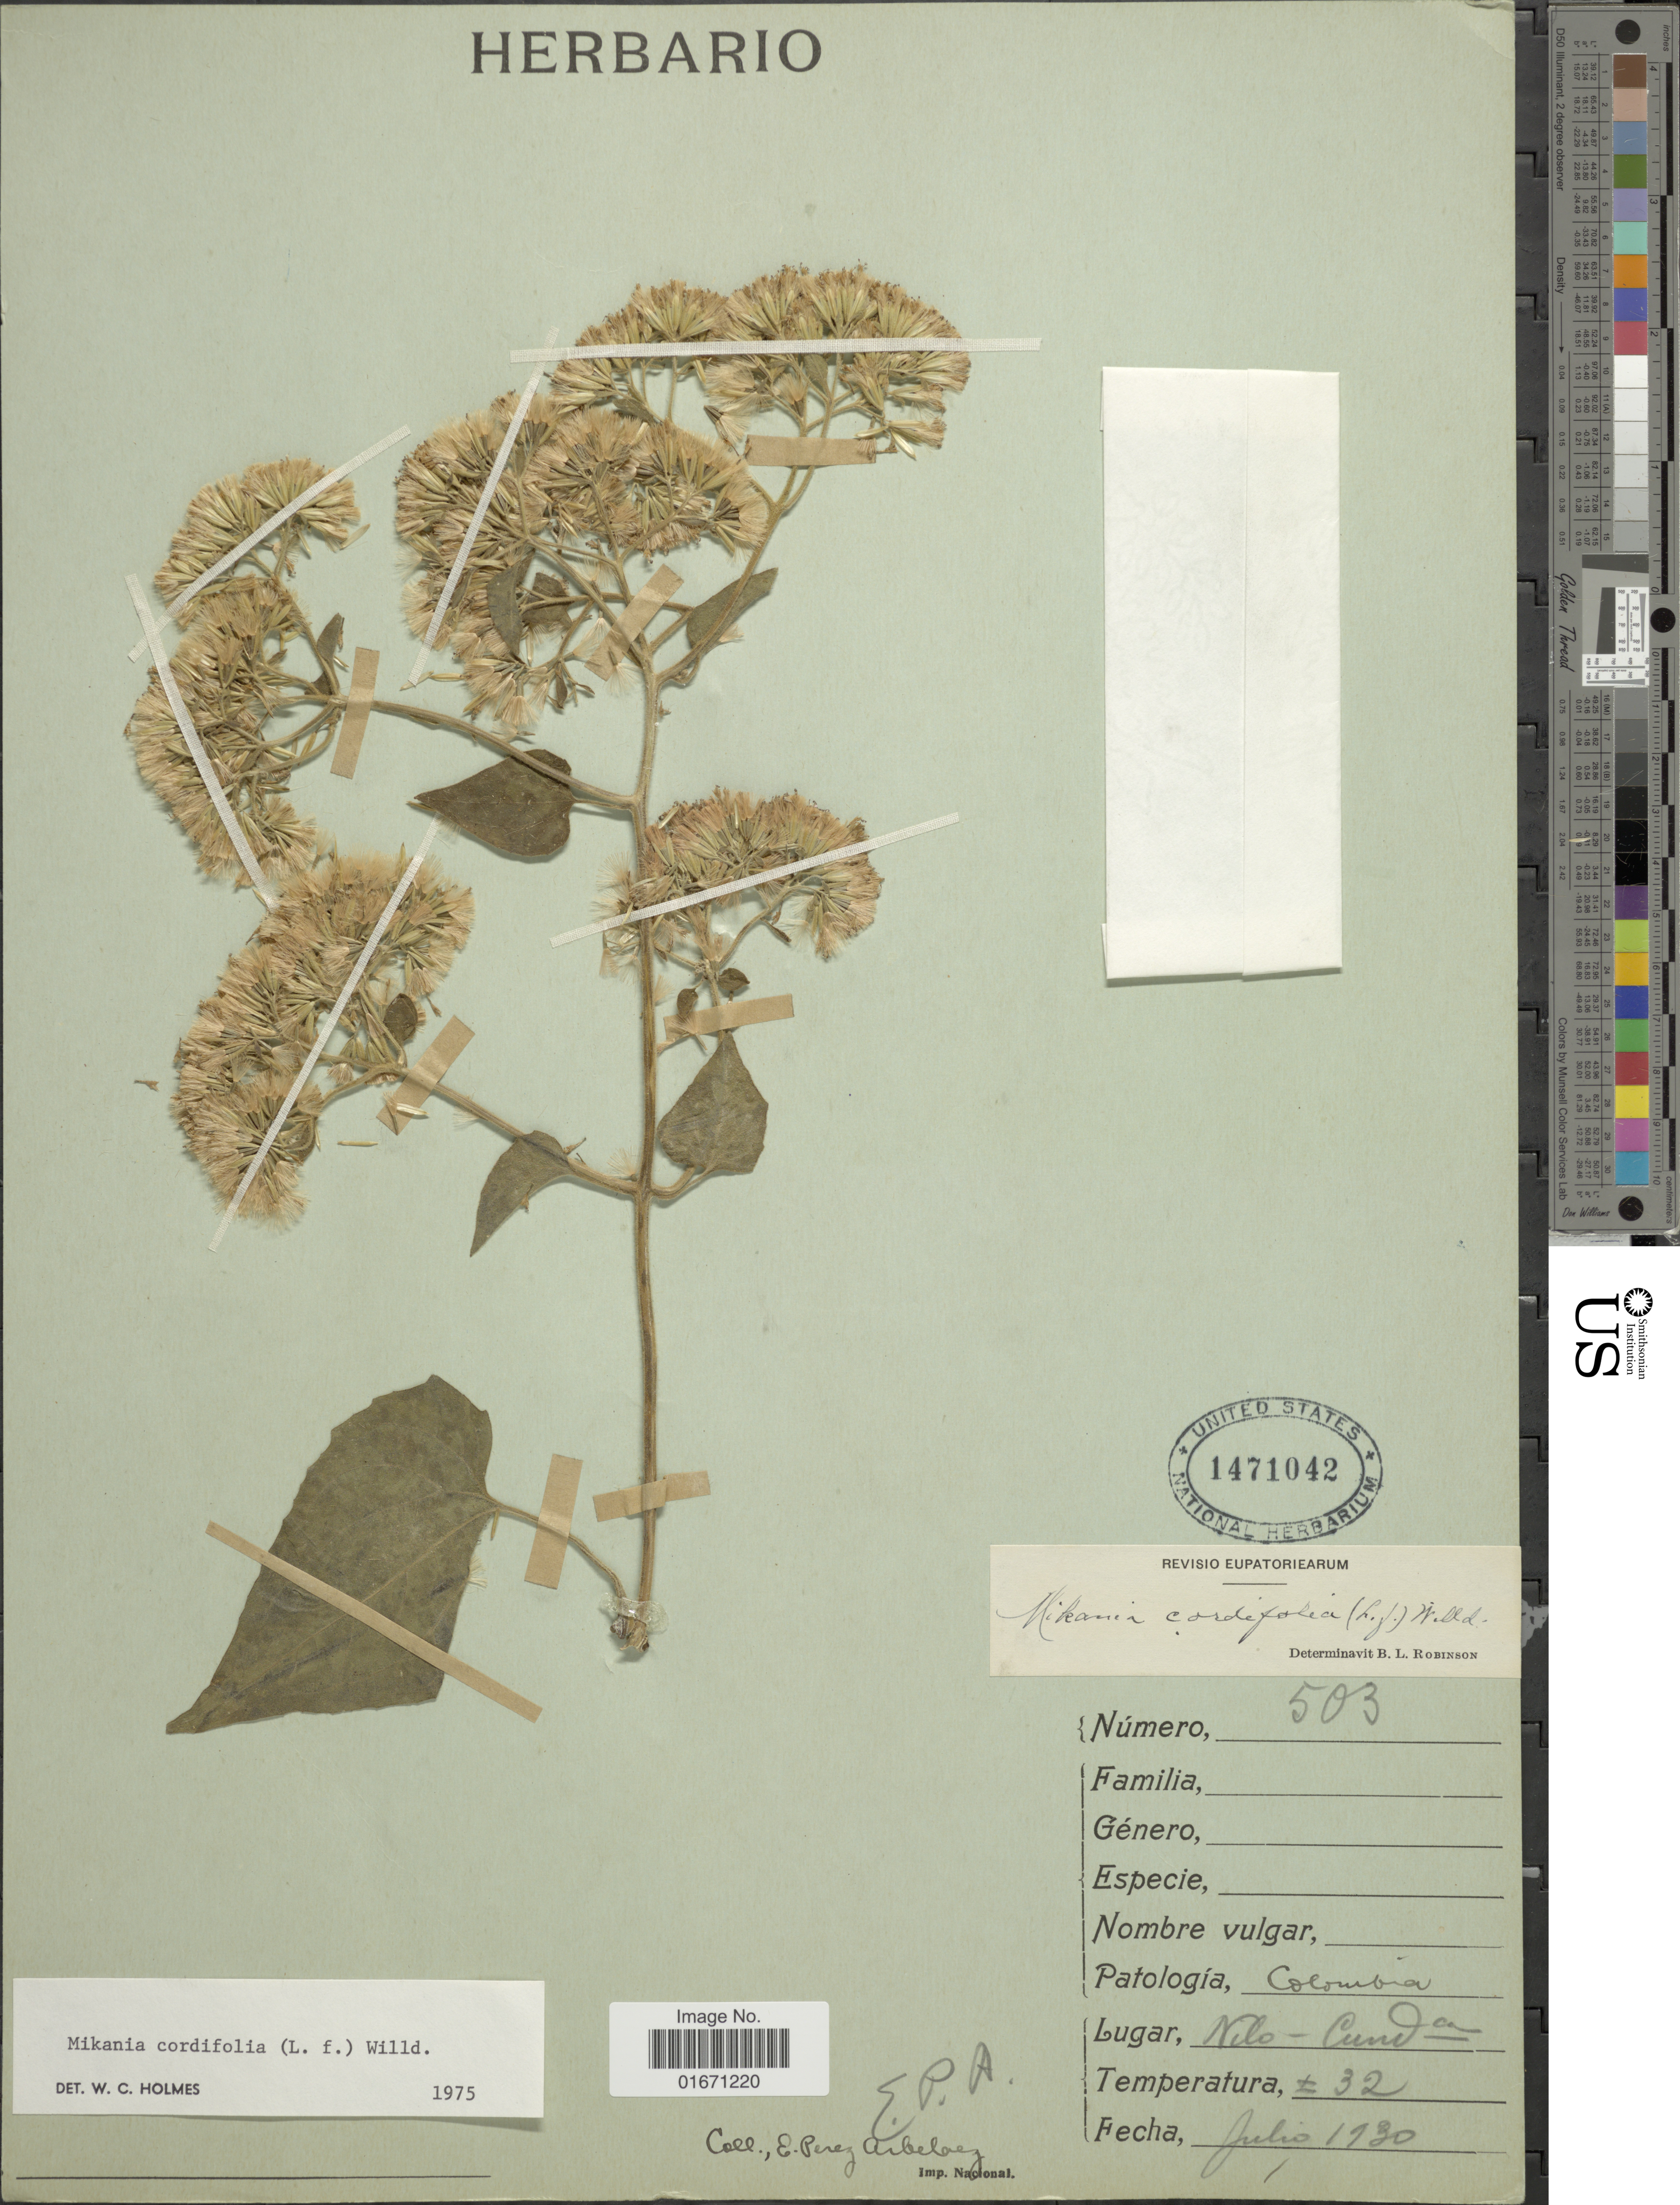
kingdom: Plantae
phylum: Tracheophyta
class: Magnoliopsida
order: Asterales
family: Asteraceae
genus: Mikania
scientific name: Mikania cordifolia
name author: Kunth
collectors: E. Pérez Arbeláez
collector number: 503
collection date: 1930-07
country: Colombia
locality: Nilo-Cundca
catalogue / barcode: US 1471042